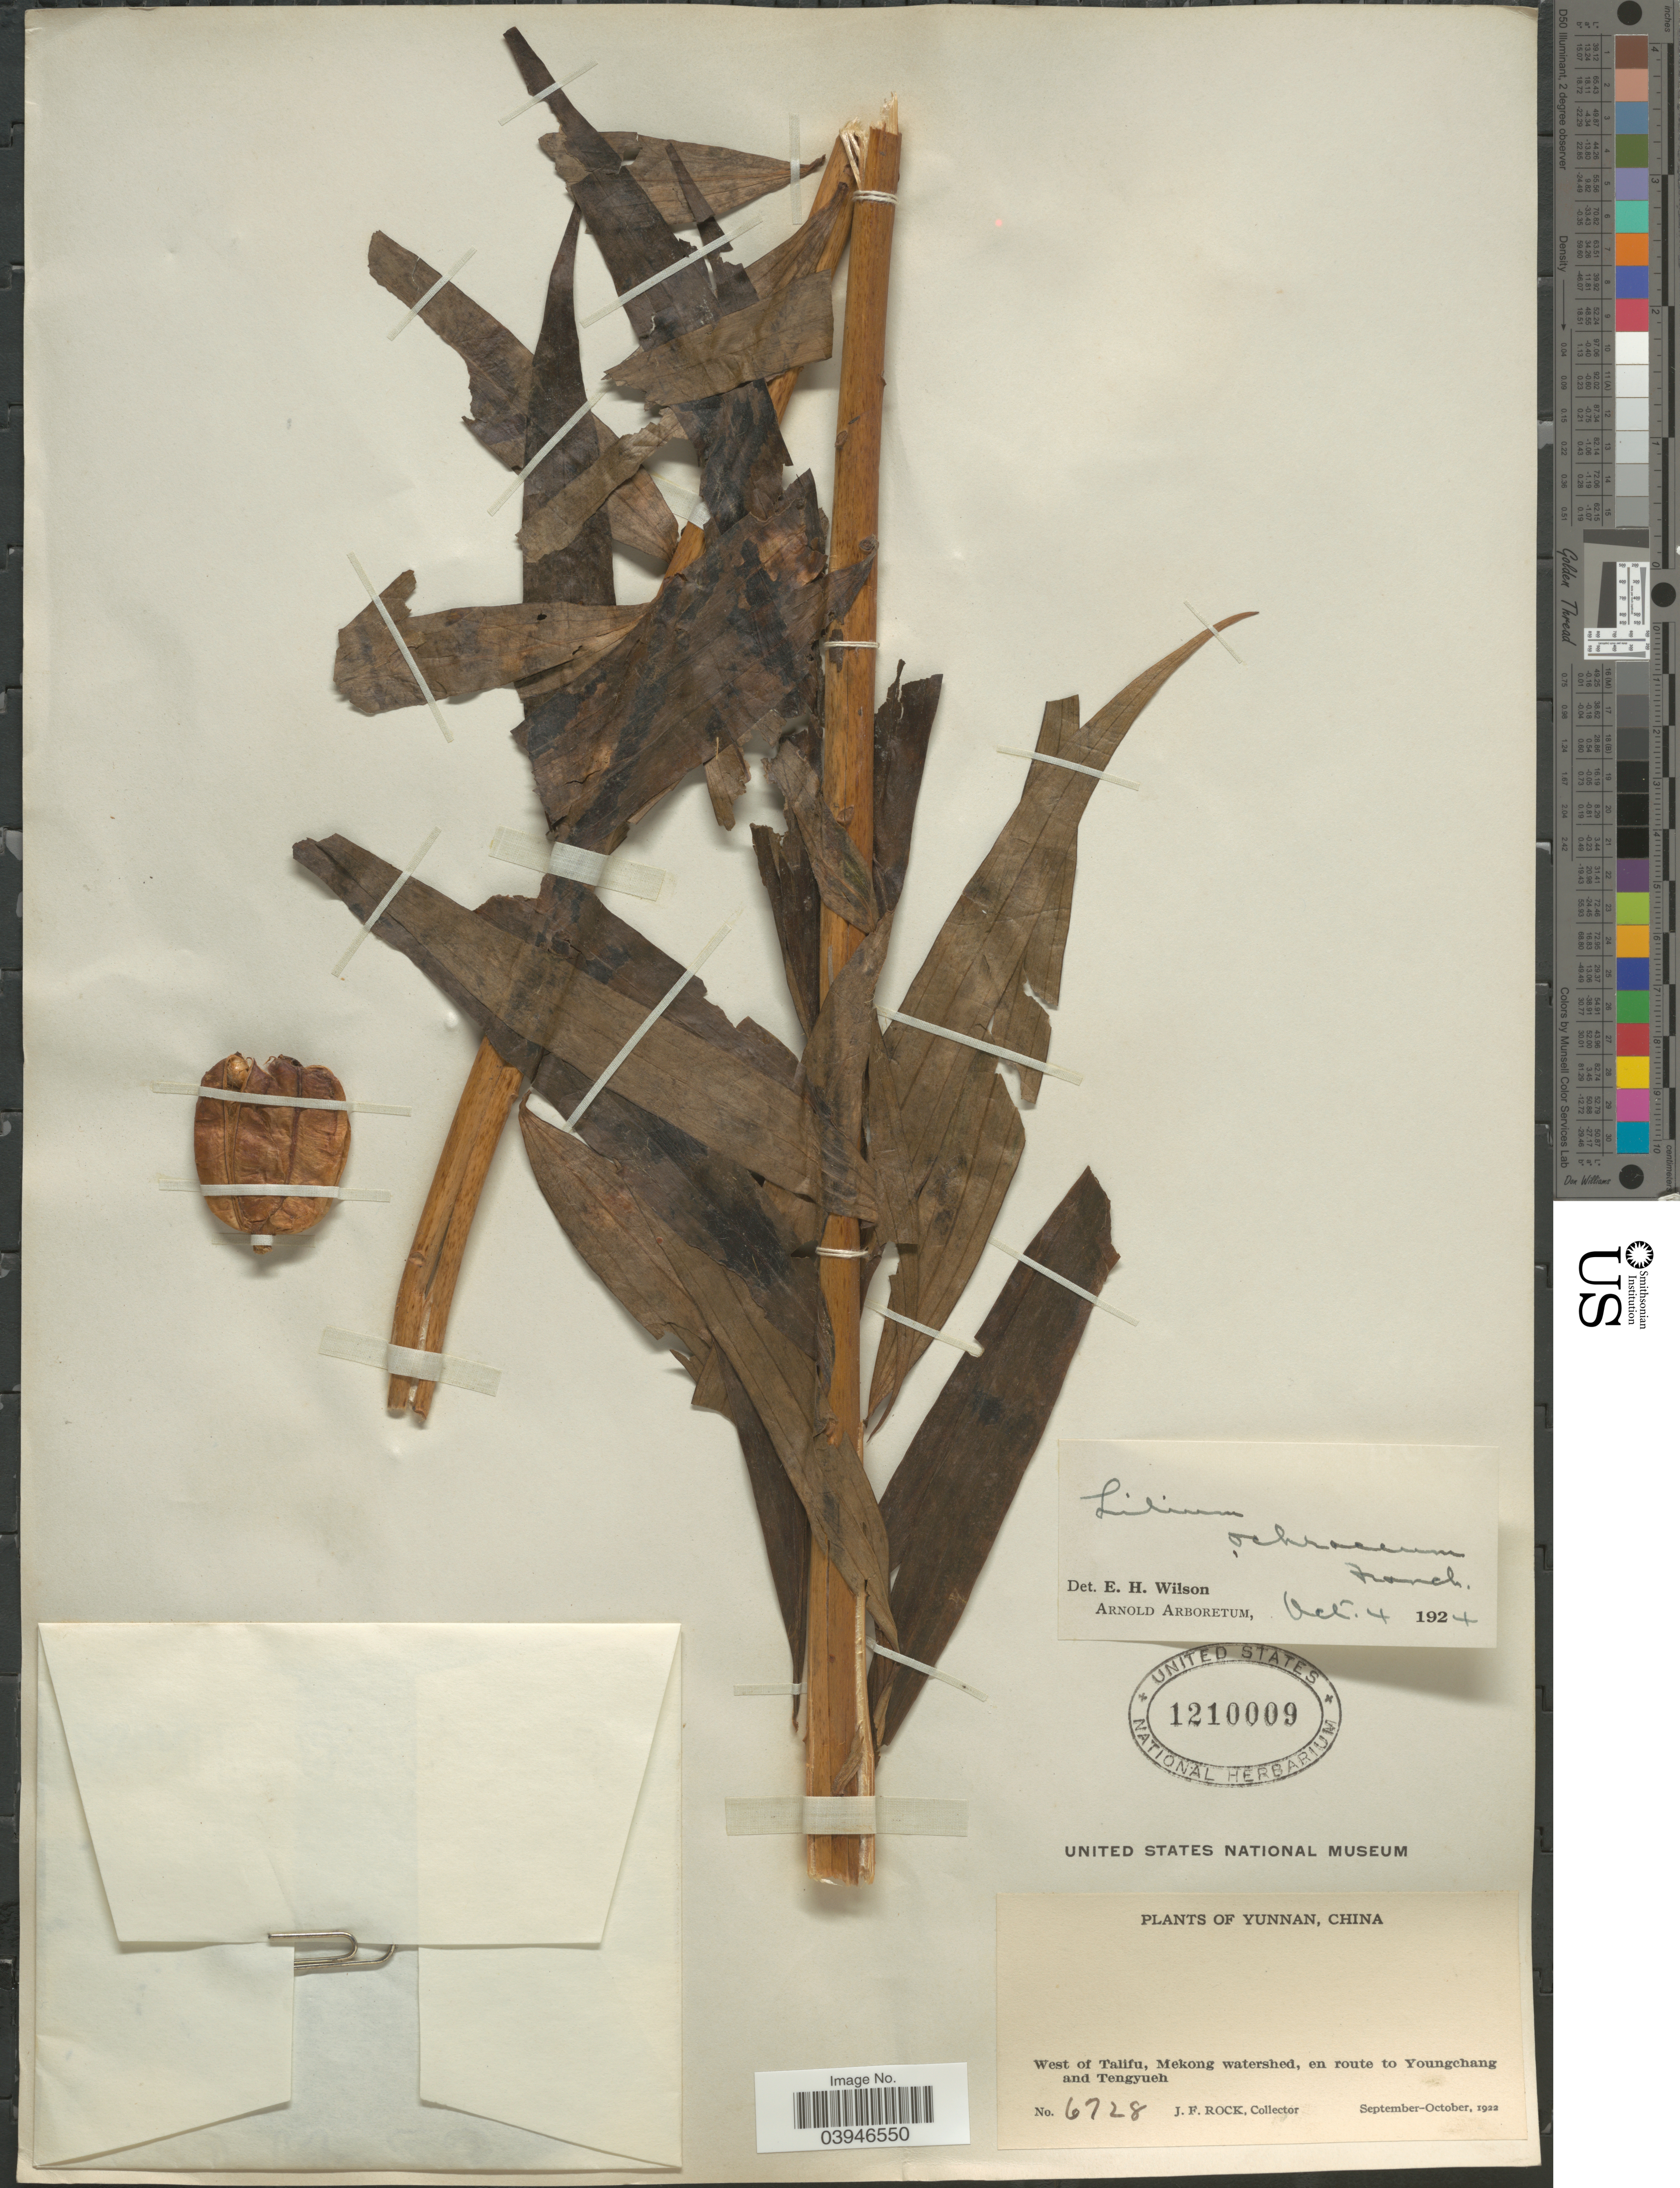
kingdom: Plantae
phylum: Tracheophyta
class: Liliopsida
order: Liliales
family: Liliaceae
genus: Lilium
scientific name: Lilium ochraceum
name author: Franch.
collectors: J. Rock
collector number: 6728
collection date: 1922-09/1922-10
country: China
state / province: Yunnan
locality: West of Talifu, Mekong watershed, en route to Youngchang and Tengyueh.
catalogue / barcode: US 1210009